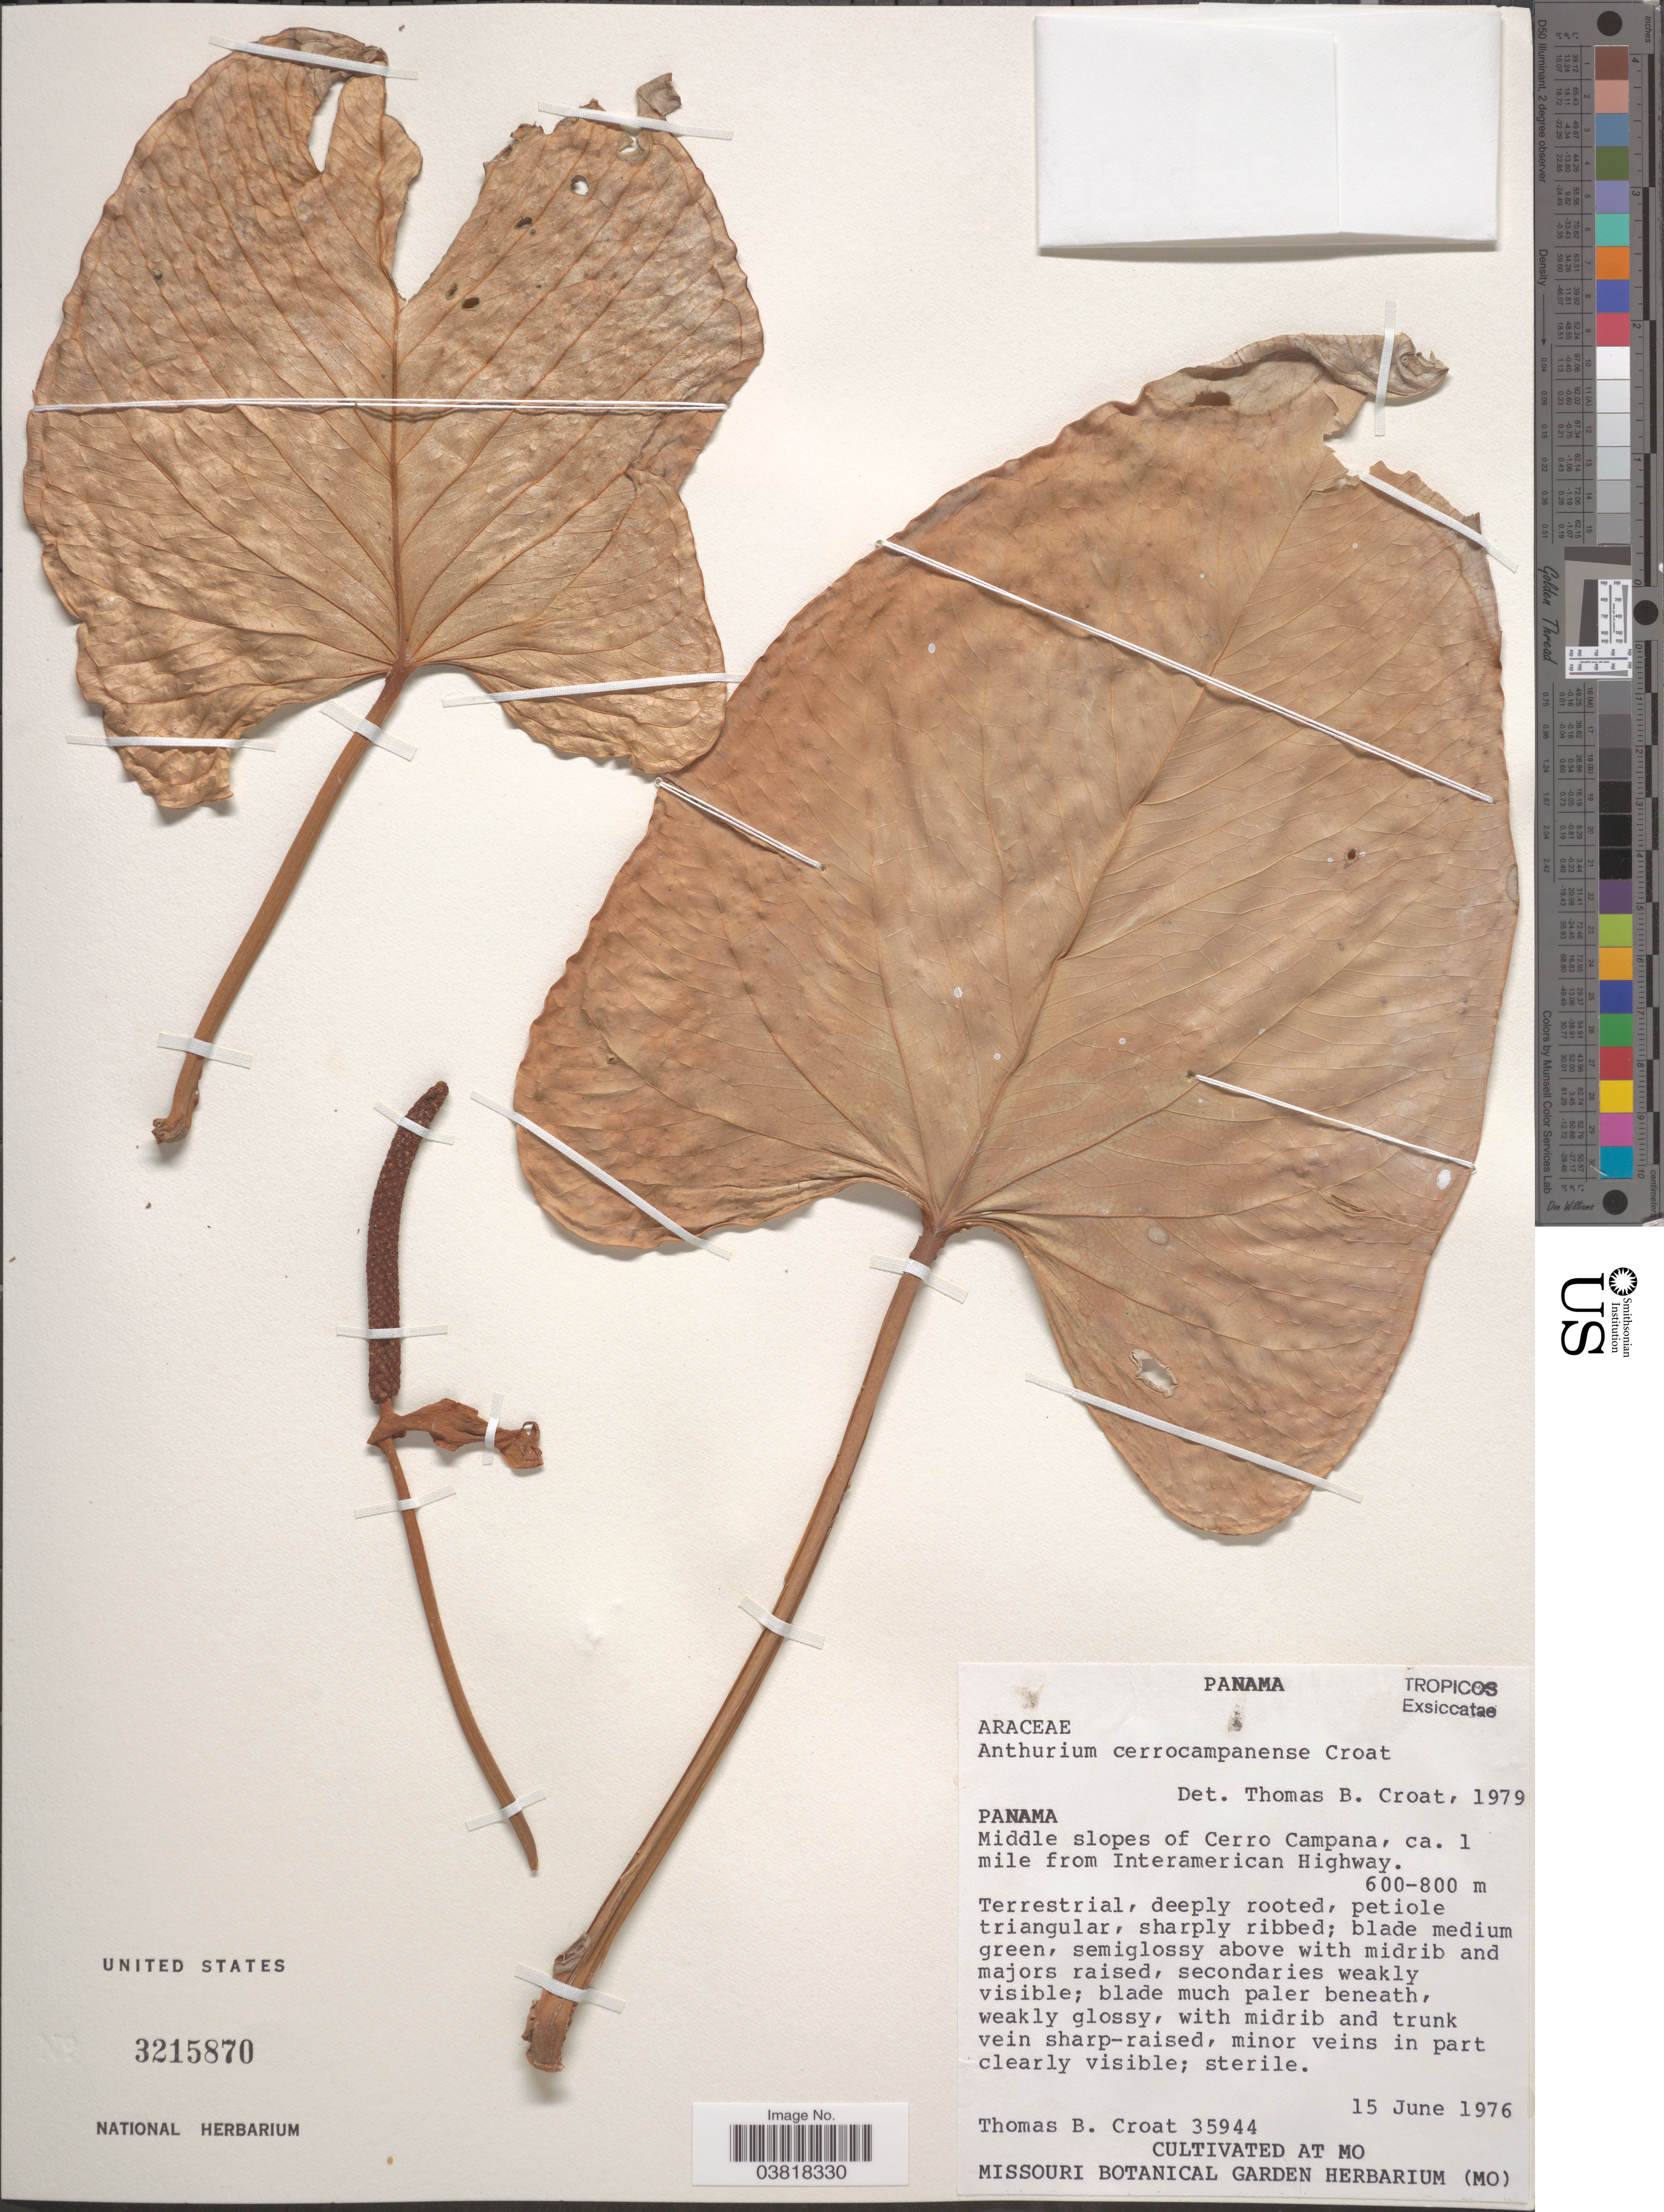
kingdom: Plantae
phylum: Tracheophyta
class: Liliopsida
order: Alismatales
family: Araceae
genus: Anthurium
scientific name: Anthurium cerrocampanense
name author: Croat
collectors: T. B. Croat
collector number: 35944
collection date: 1976-06-15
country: Panama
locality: Cultivated at Missouri Botanical Garden Herbarium (MO) [unsure placement]. Middle slopes of Cerro Campana, ca. 1 mile from Interamerican Highway.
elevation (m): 600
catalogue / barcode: US 3215870